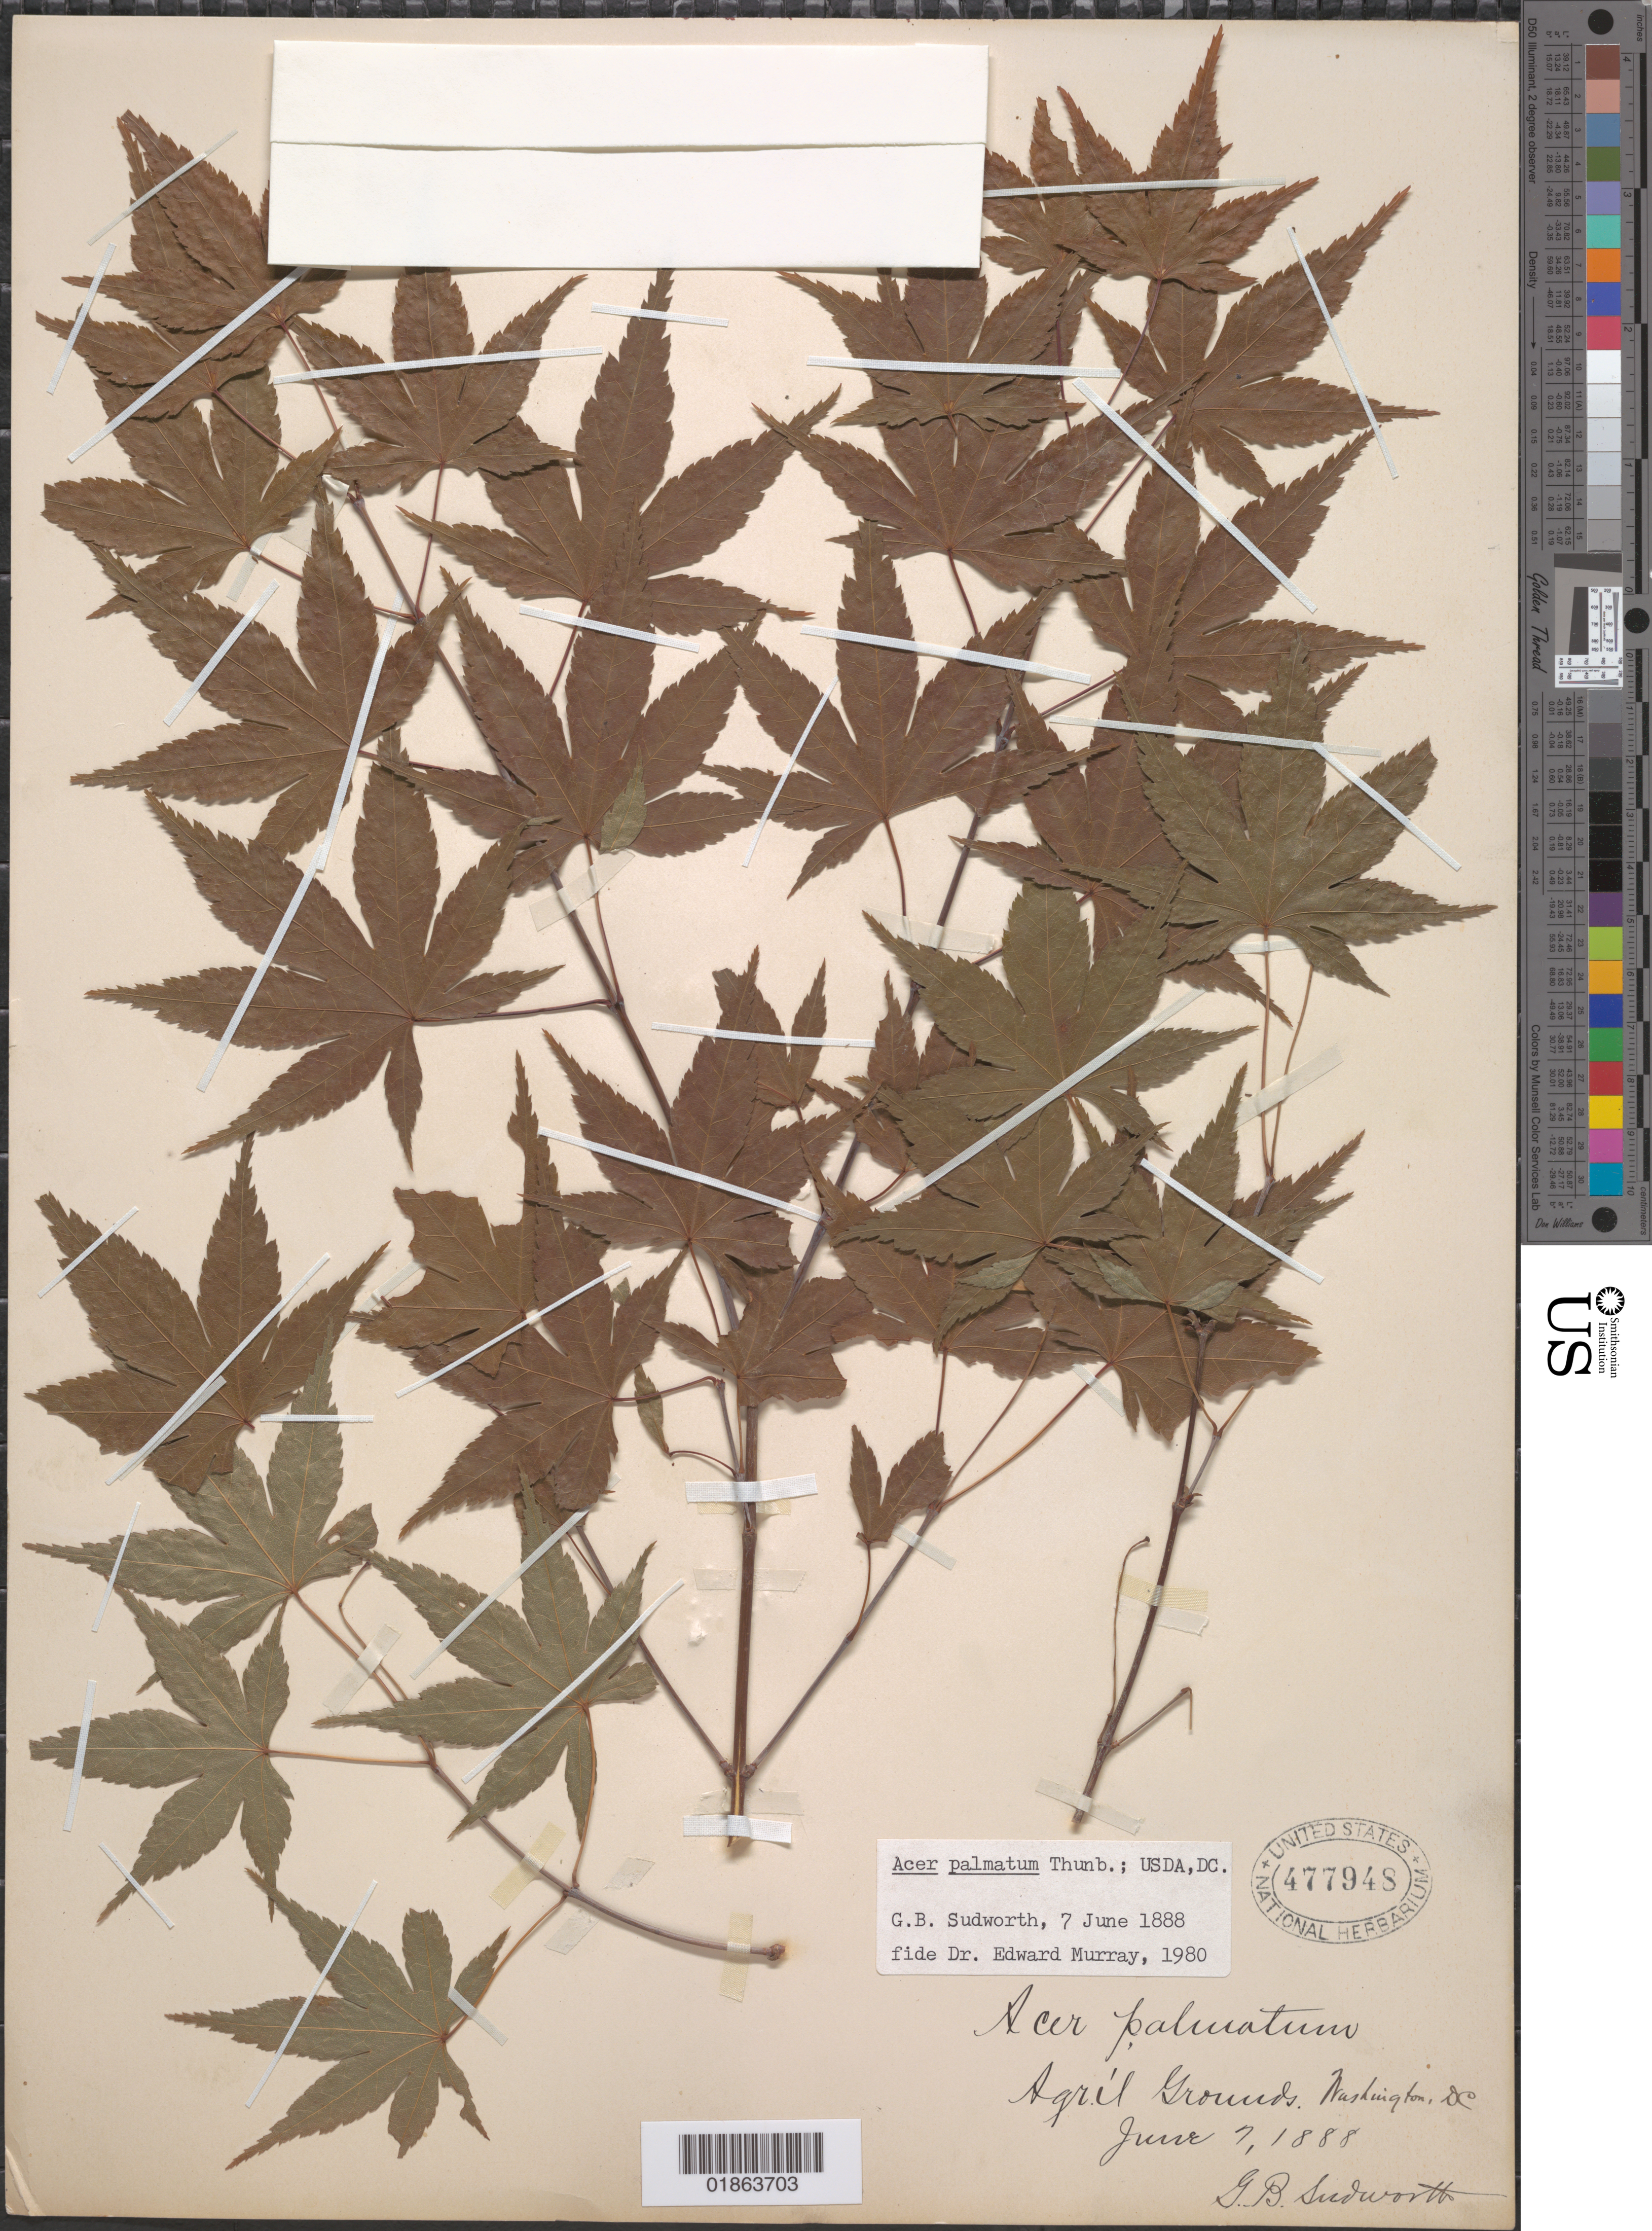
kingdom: Plantae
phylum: Tracheophyta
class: Magnoliopsida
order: Sapindales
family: Sapindaceae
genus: Acer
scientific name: Acer palmatum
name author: Thunb.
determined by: Murray, Edward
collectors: G. B. Sudworth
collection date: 1888-06-07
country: United States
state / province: District of Columbia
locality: Agri. Grounds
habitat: Cultivated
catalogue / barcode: US 477948